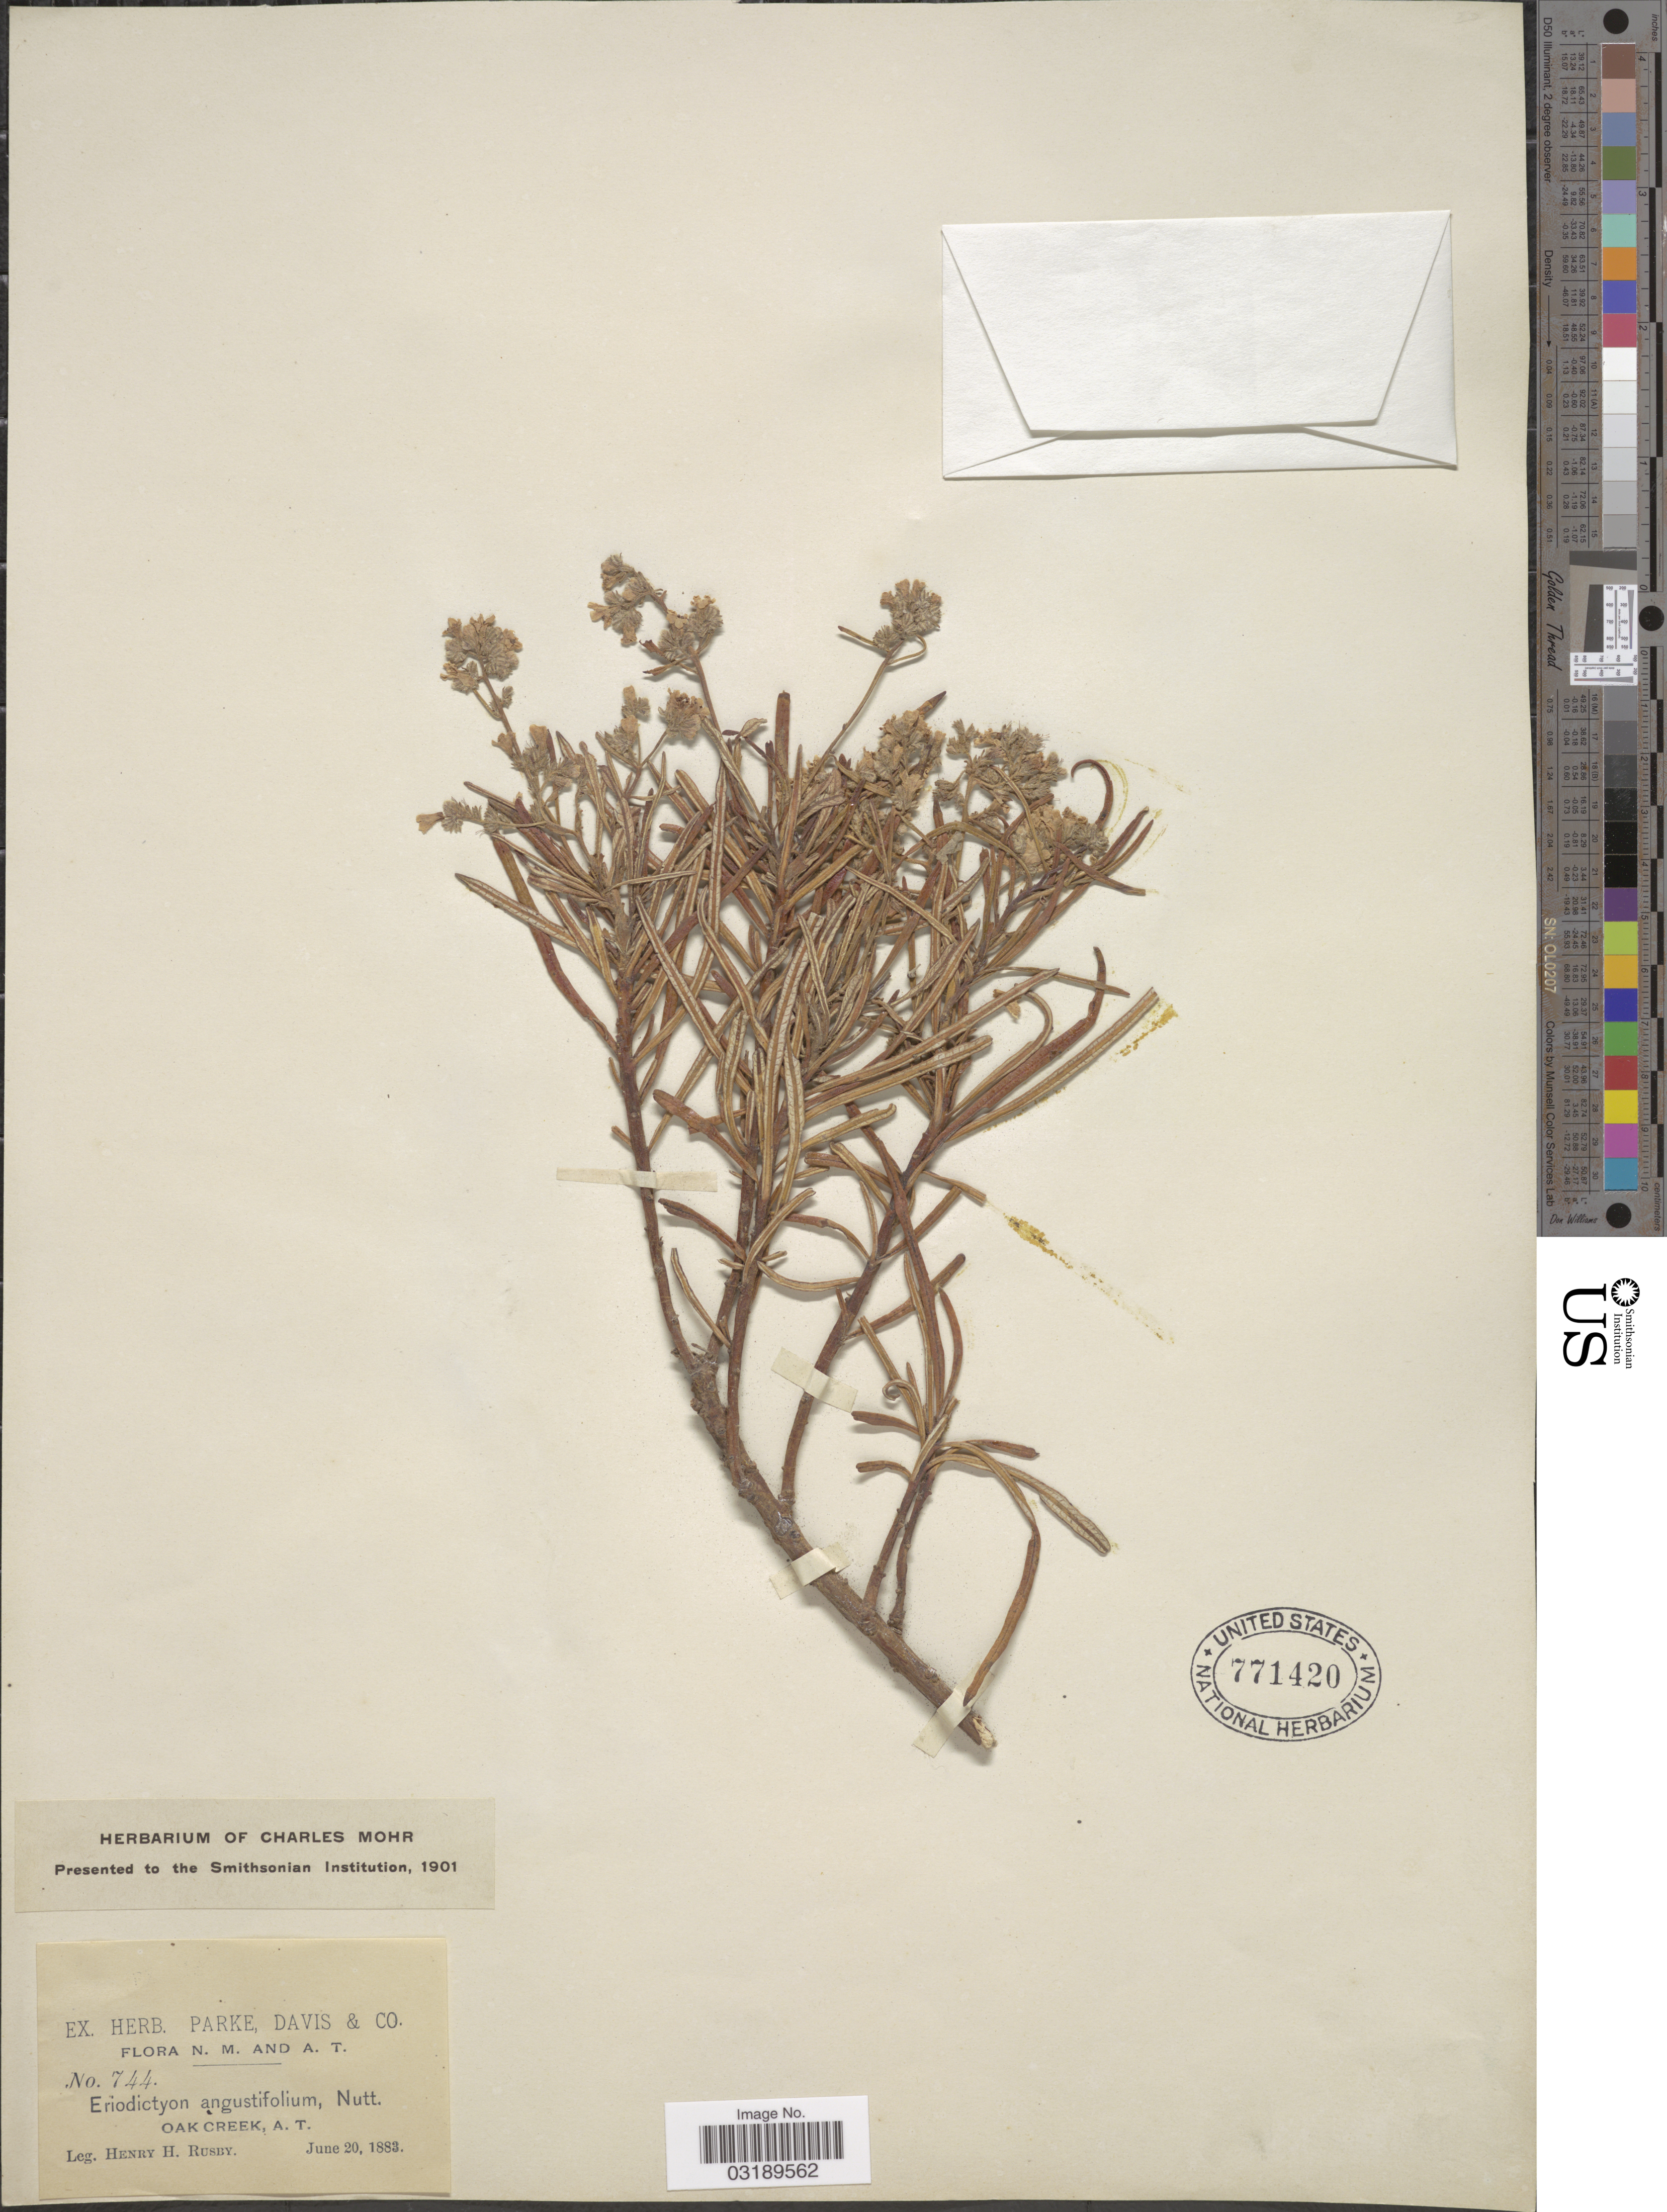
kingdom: Plantae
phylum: Tracheophyta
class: Magnoliopsida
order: Boraginales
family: Namaceae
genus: Eriodictyon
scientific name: Eriodictyon angustifolium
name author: Nutt.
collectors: H. H. Rusby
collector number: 744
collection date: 1883-06-20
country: United States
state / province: New Mexico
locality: N. M. and A. T. Oak Creek, A. T.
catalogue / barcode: US 771420